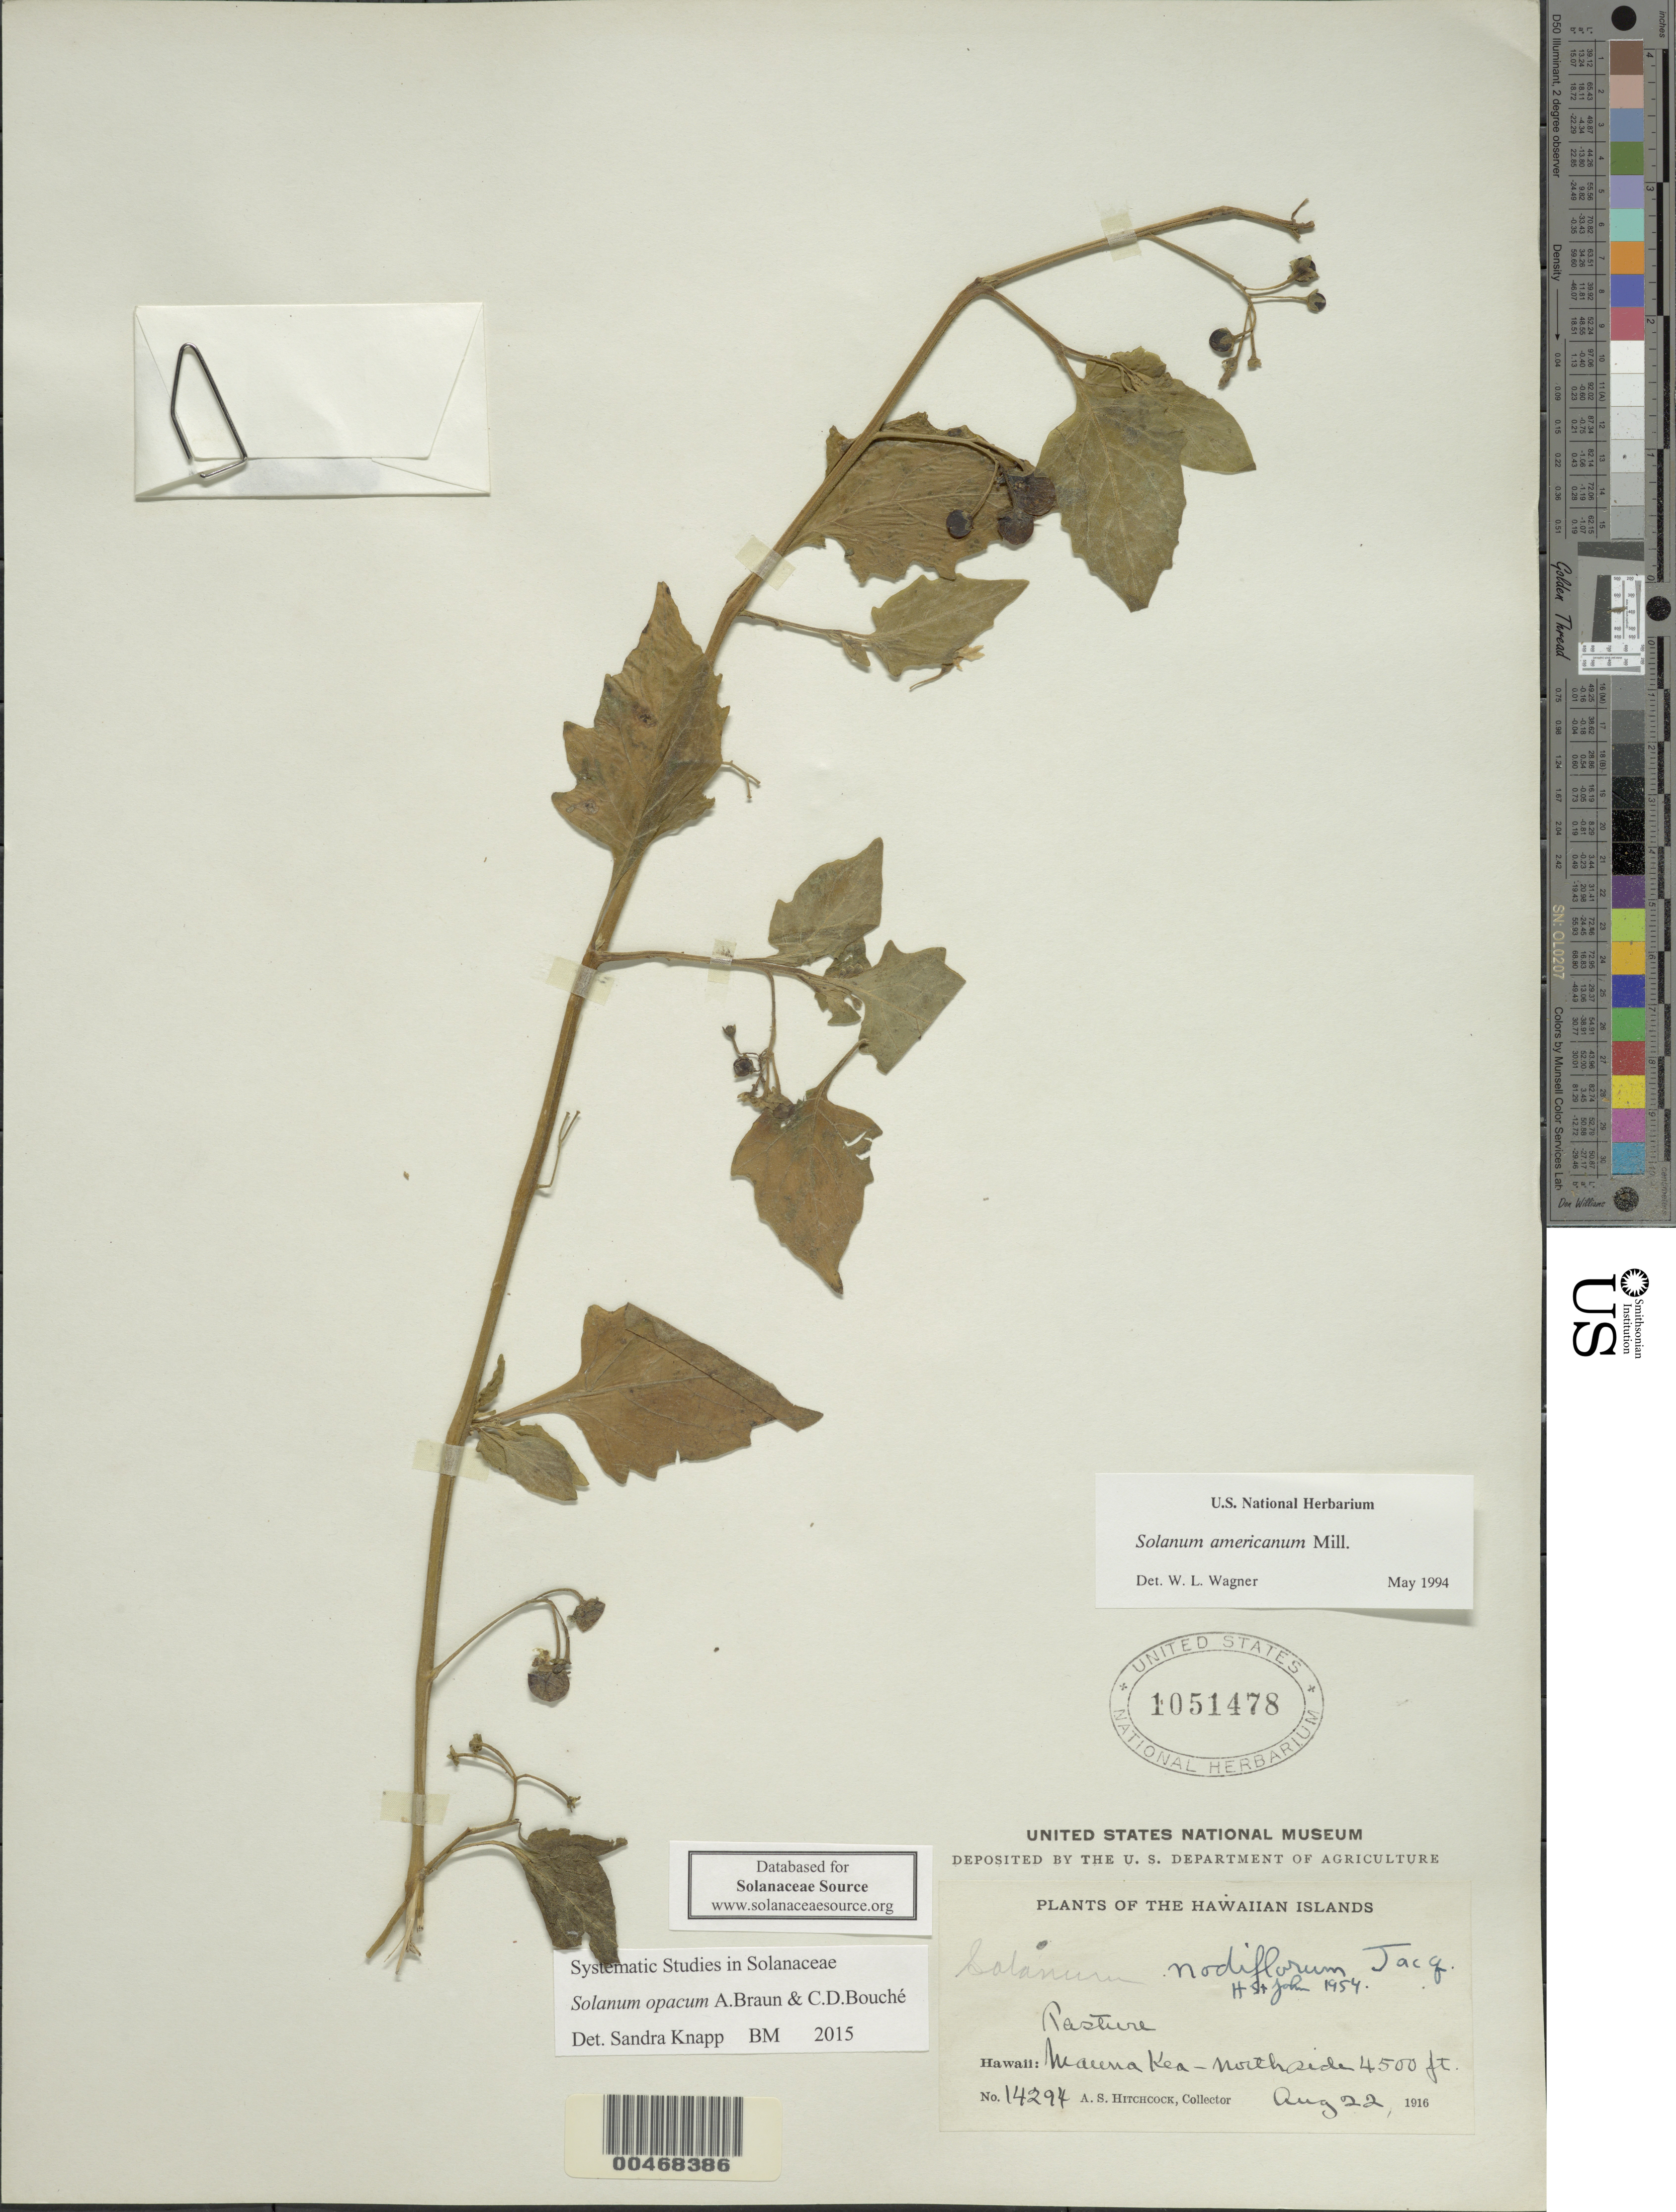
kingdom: Plantae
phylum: Tracheophyta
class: Magnoliopsida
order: Solanales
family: Solanaceae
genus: Solanum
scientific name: Solanum opacum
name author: A. Braun & C.D. Bouché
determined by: Knapp, S. D.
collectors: A. S. Hitchcock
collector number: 14294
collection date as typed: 22 Aug 1916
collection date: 1916-08-22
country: United States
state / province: Hawaii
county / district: Hawaii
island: Hawaii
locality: Mauna Kea, N side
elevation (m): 1372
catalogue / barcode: US 1051478